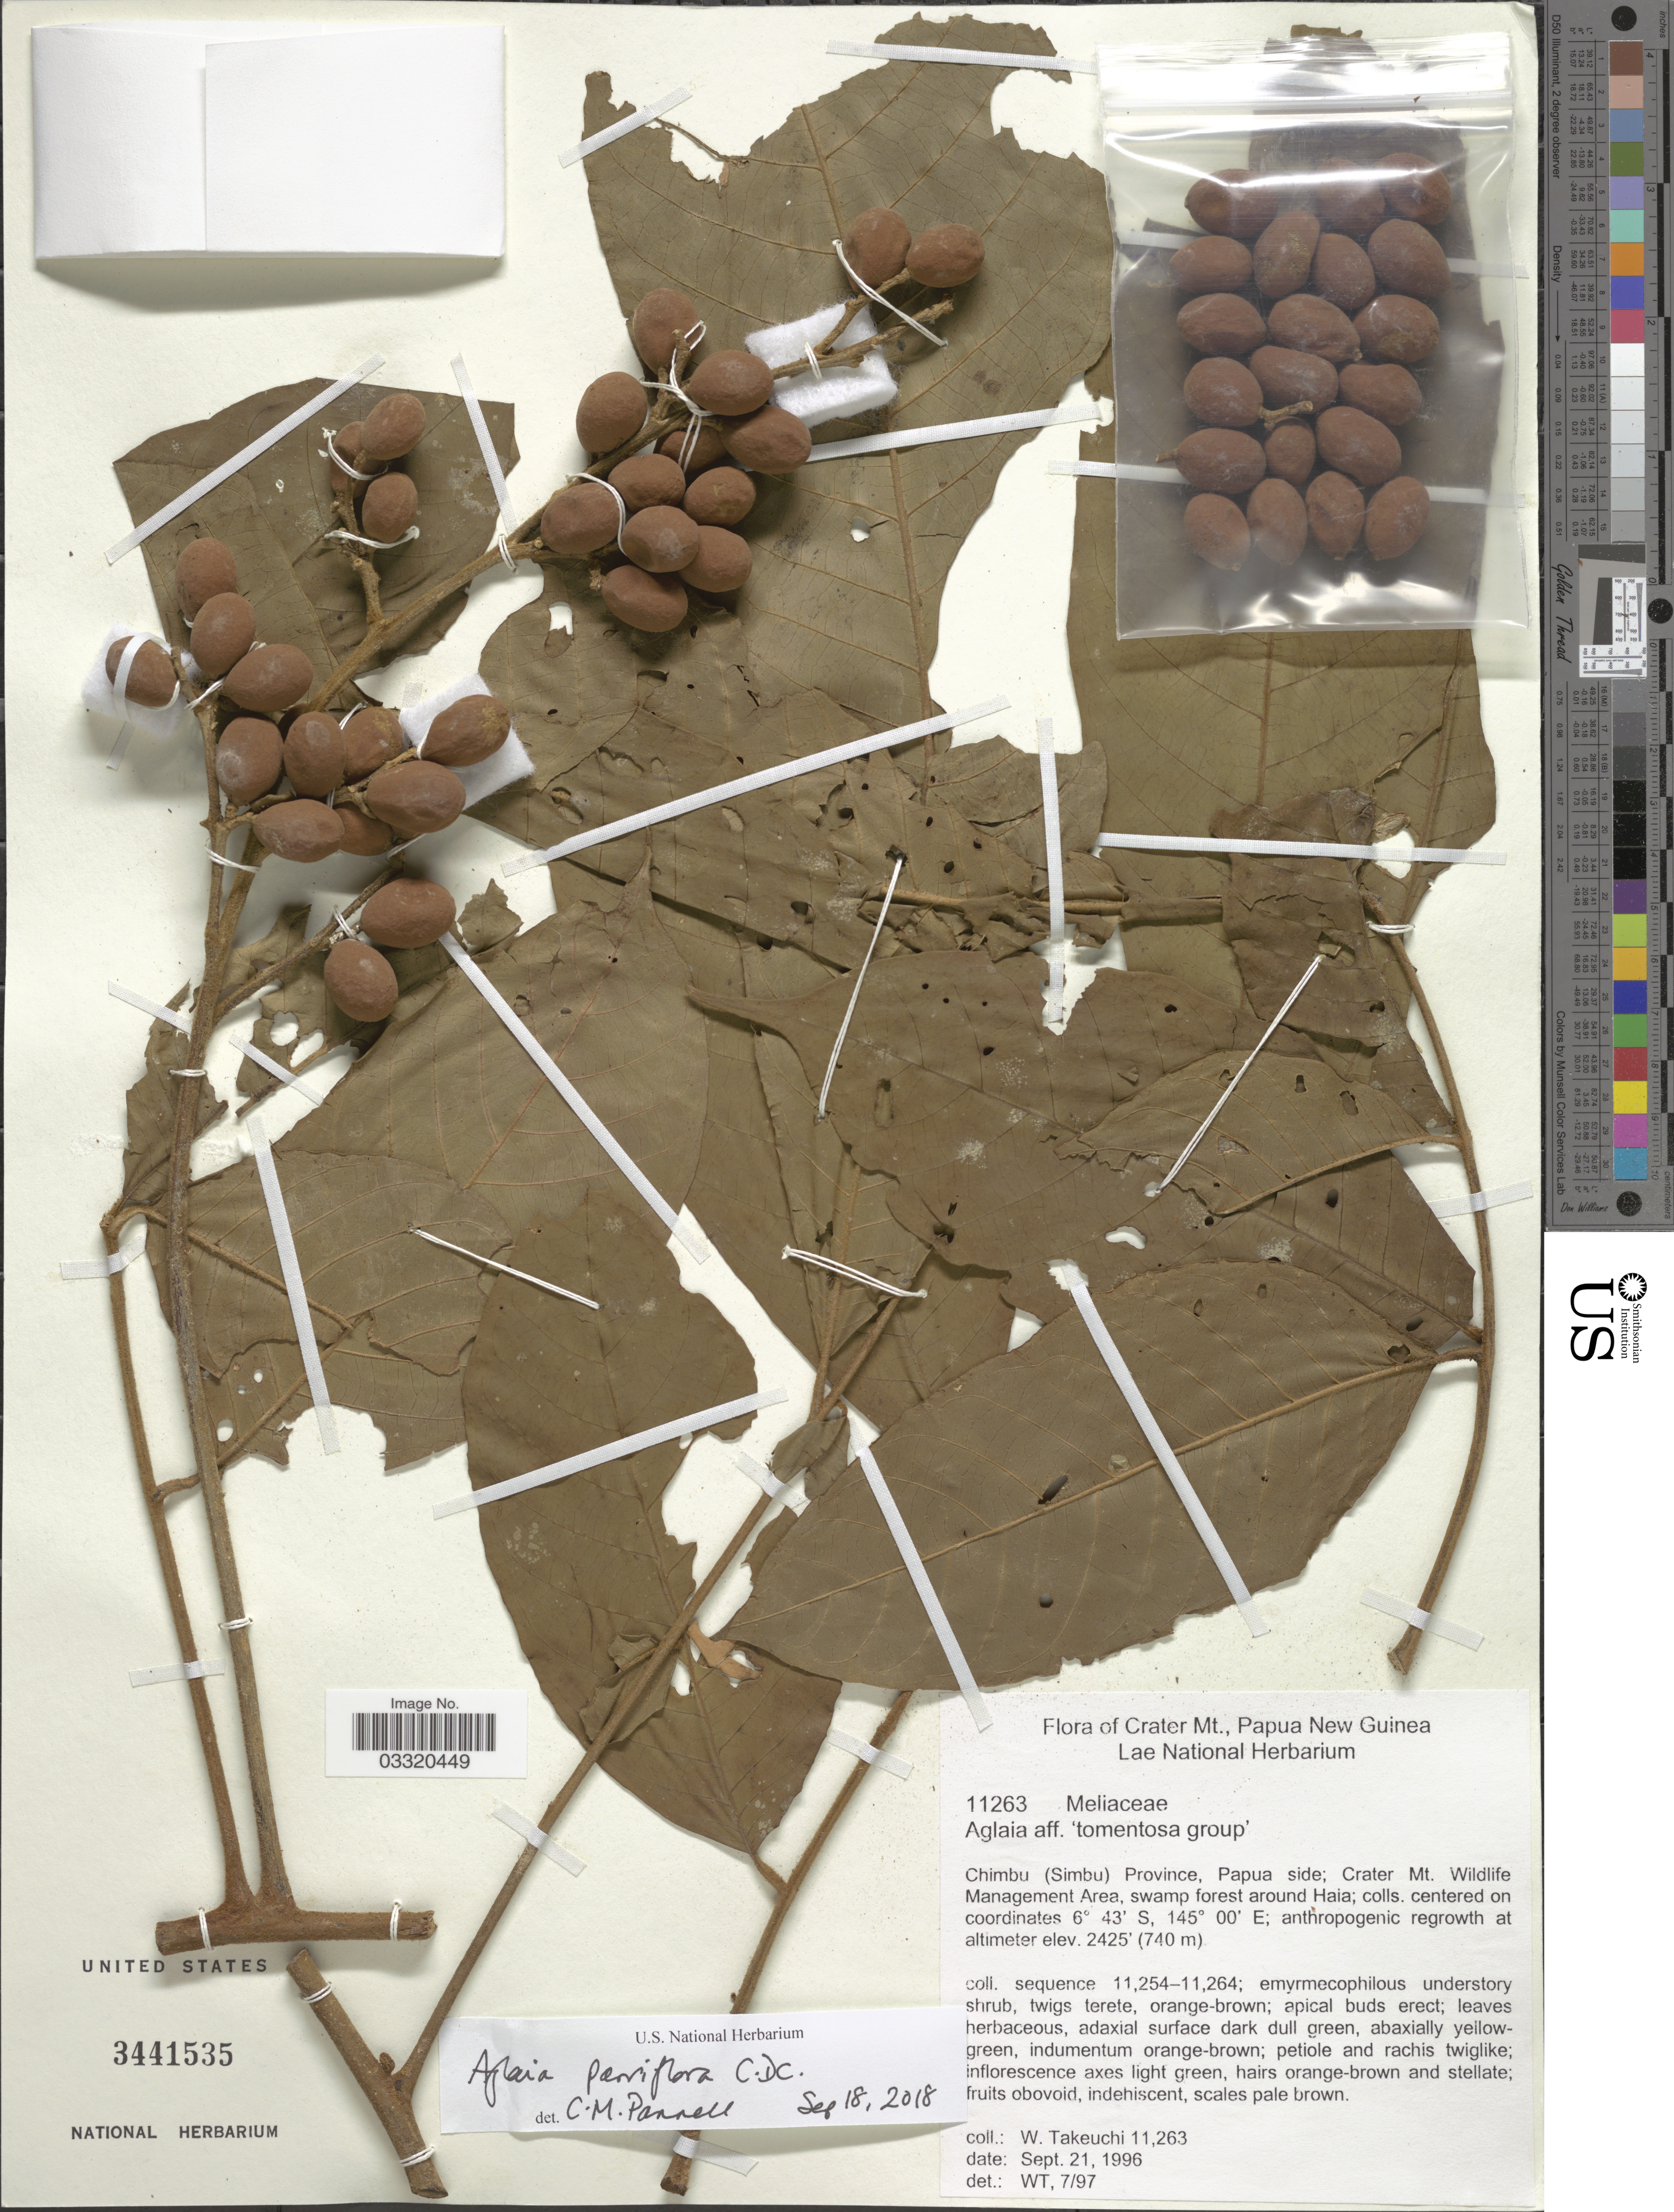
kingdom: Plantae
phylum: Tracheophyta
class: Magnoliopsida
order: Sapindales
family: Meliaceae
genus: Aglaia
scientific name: Aglaia parviflora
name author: C. DC.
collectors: W. Takeuchi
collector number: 11263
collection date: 1996-09-21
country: Papua New Guinea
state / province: Chimbu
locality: Crater Mt., Papua New Guinea. Chimbu (Simbu), Papua side; Crater Mt. Wildlife Management Area, swamp forest around Haia.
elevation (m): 739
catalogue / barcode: US 3441535